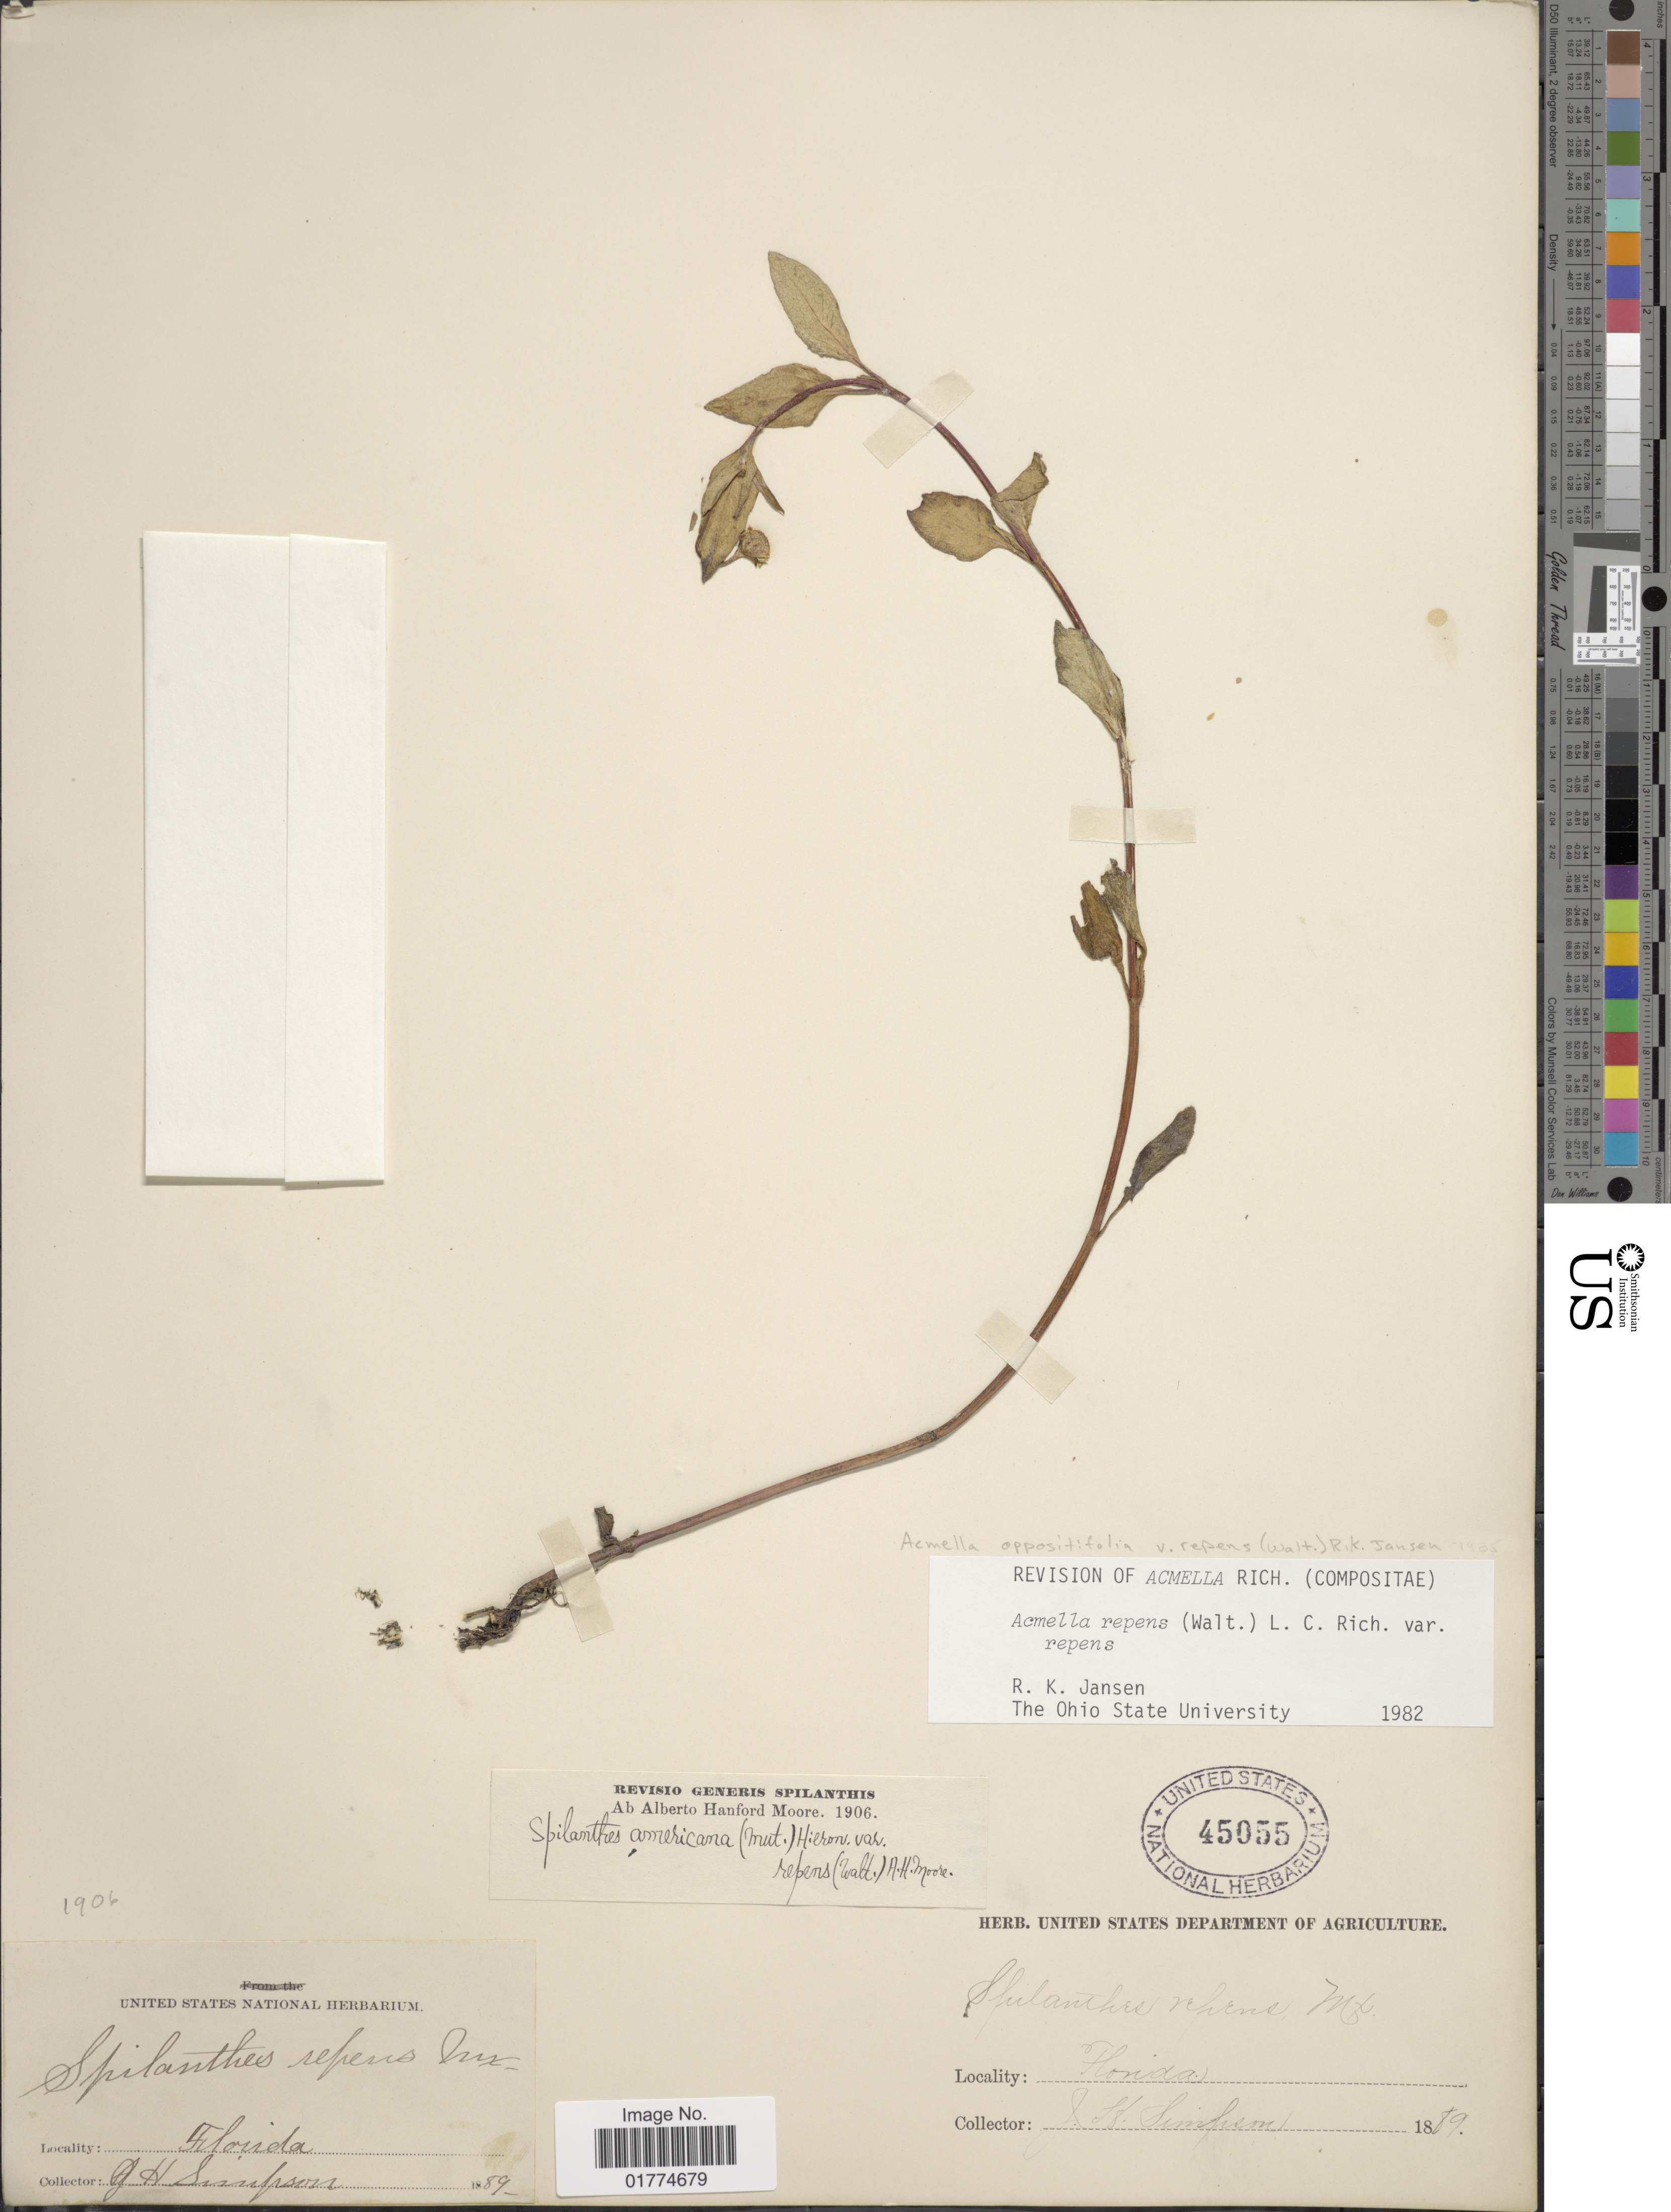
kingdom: Plantae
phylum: Tracheophyta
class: Magnoliopsida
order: Asterales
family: Asteraceae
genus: Acmella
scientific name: Acmella oppositifolia var. repens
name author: (Walter) R.K. Jansen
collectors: J. H. Simpson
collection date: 1889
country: United States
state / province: Florida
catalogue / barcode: US 45055